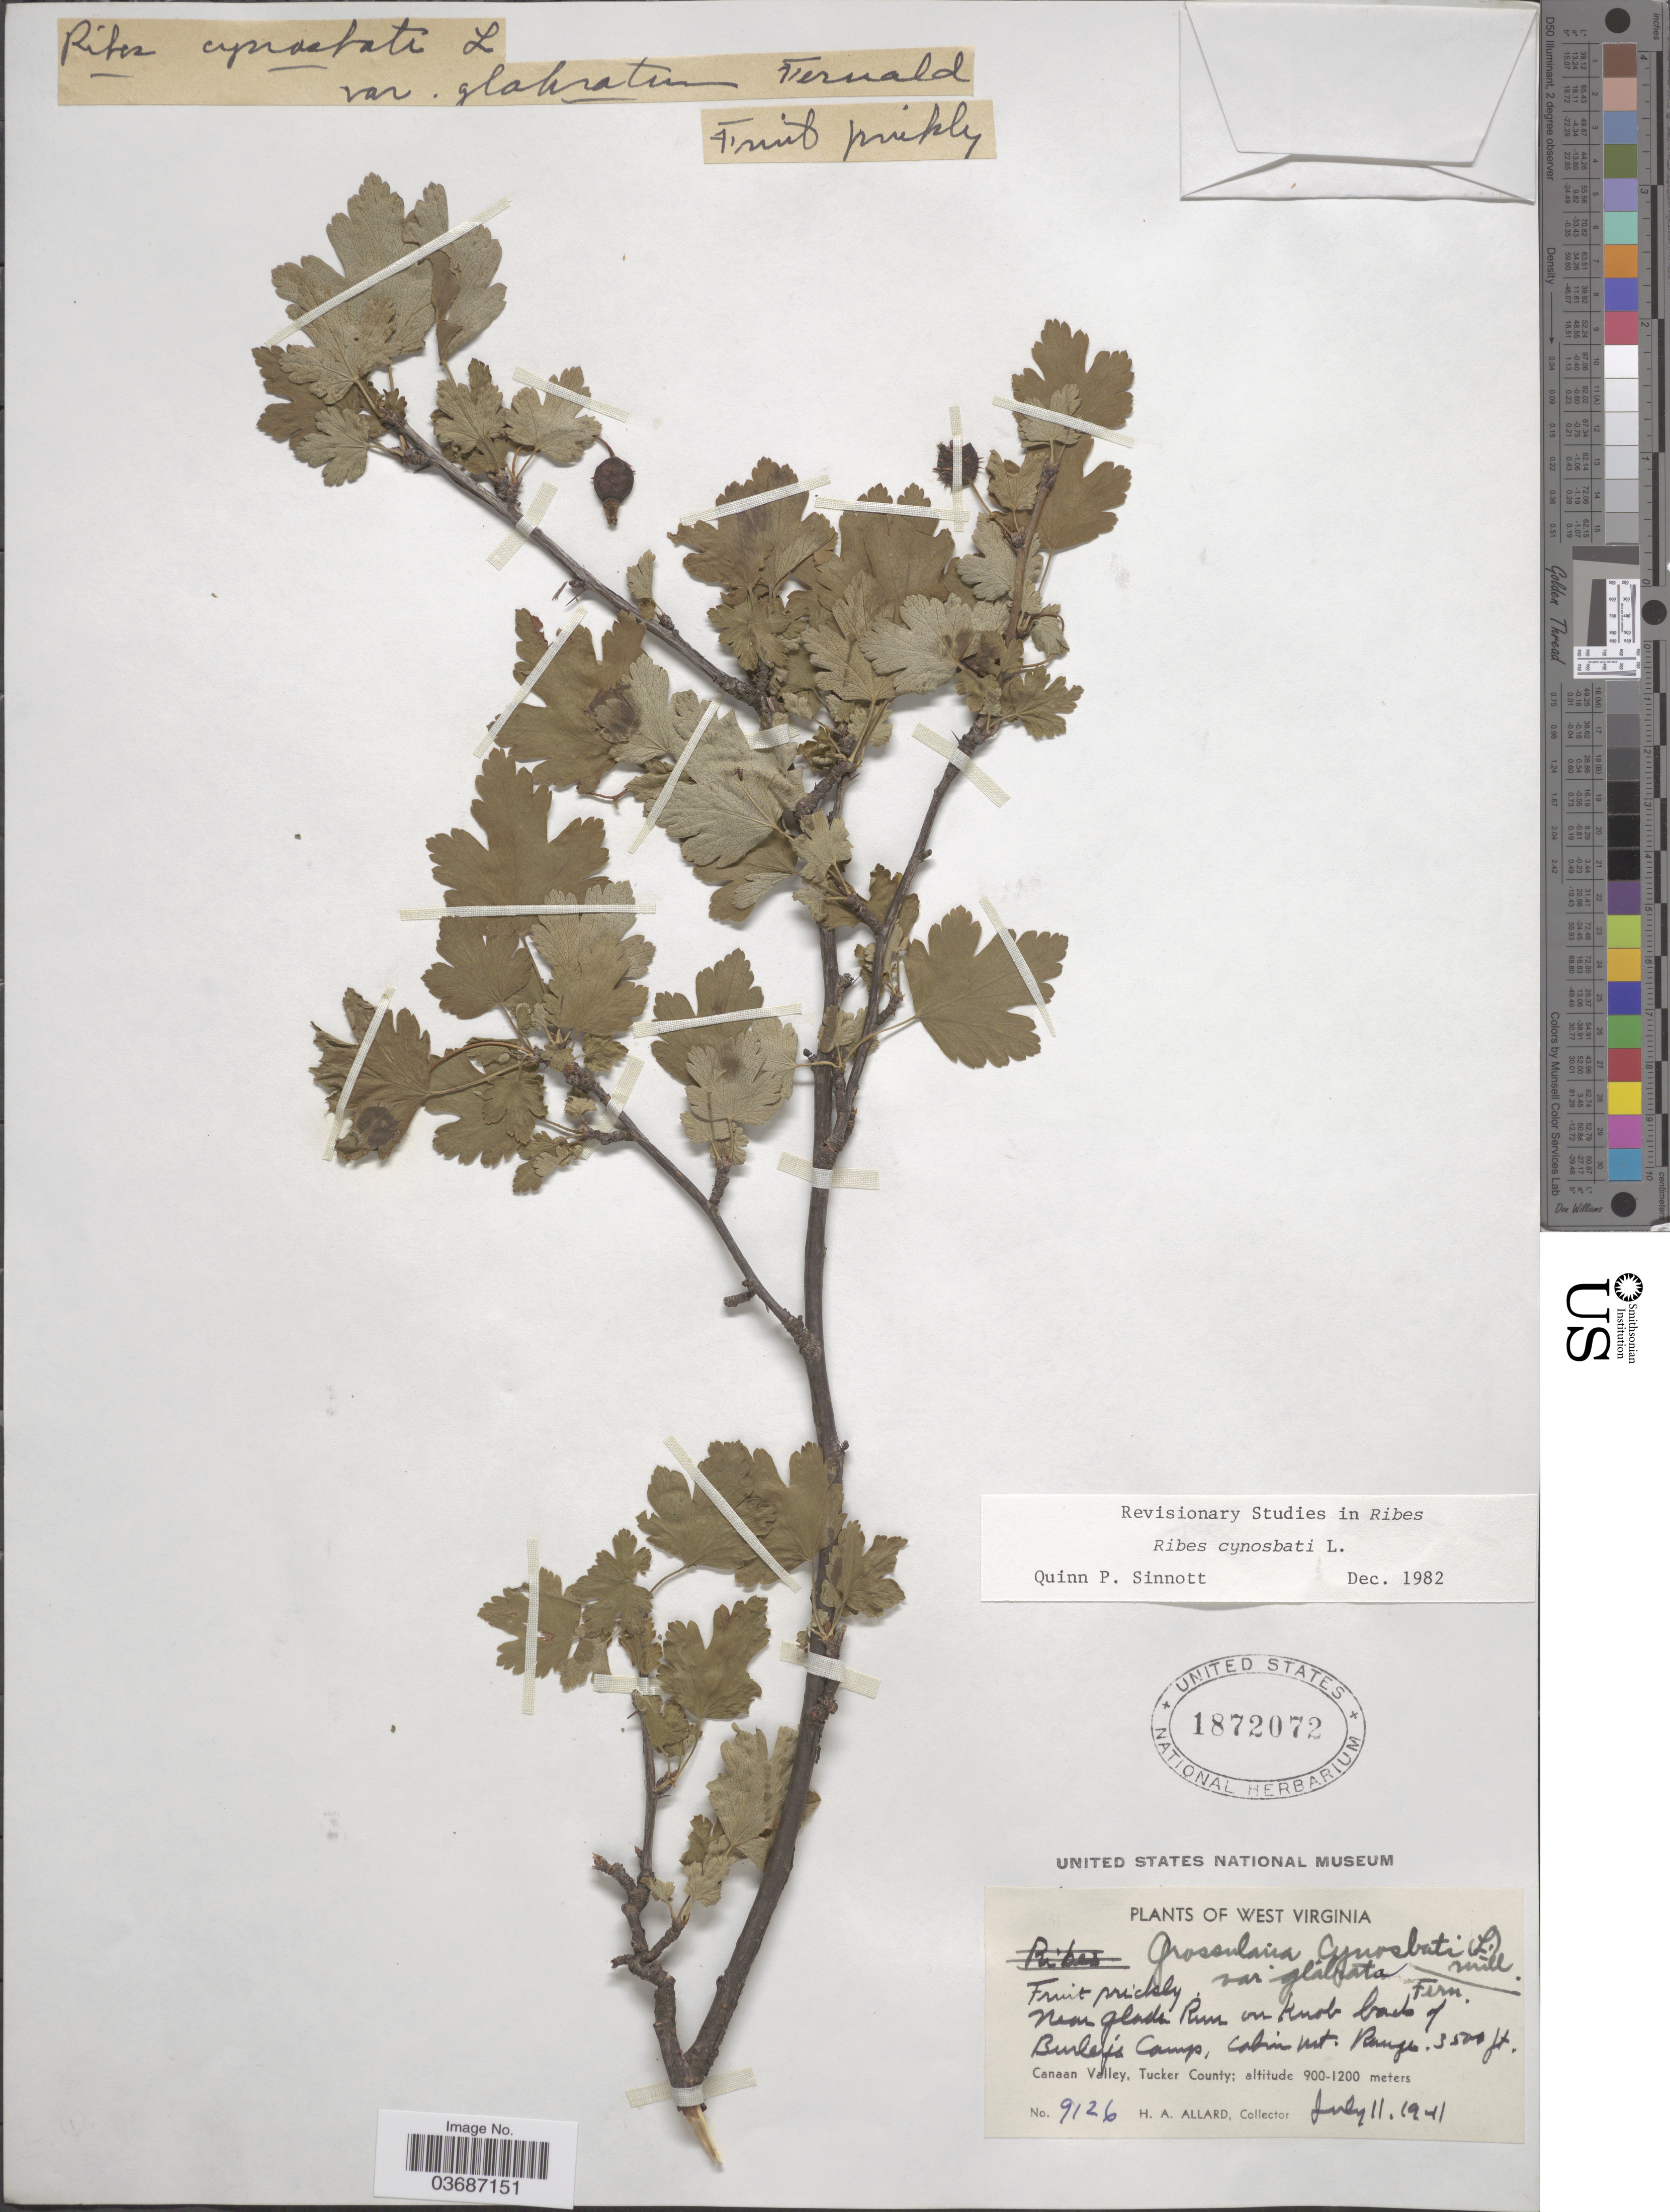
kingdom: Plantae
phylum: Tracheophyta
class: Magnoliopsida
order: Saxifragales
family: Grossulariaceae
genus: Ribes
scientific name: Ribes cynosbati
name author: L.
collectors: H. A. Allard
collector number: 9126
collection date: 1941-07-11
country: United States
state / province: West Virginia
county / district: Tucker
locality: Near Glade Run on Knob back of Burley's Camp, cabin Mt. Range. Canaan Valley, Tucker County.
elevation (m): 900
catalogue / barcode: US 1872072